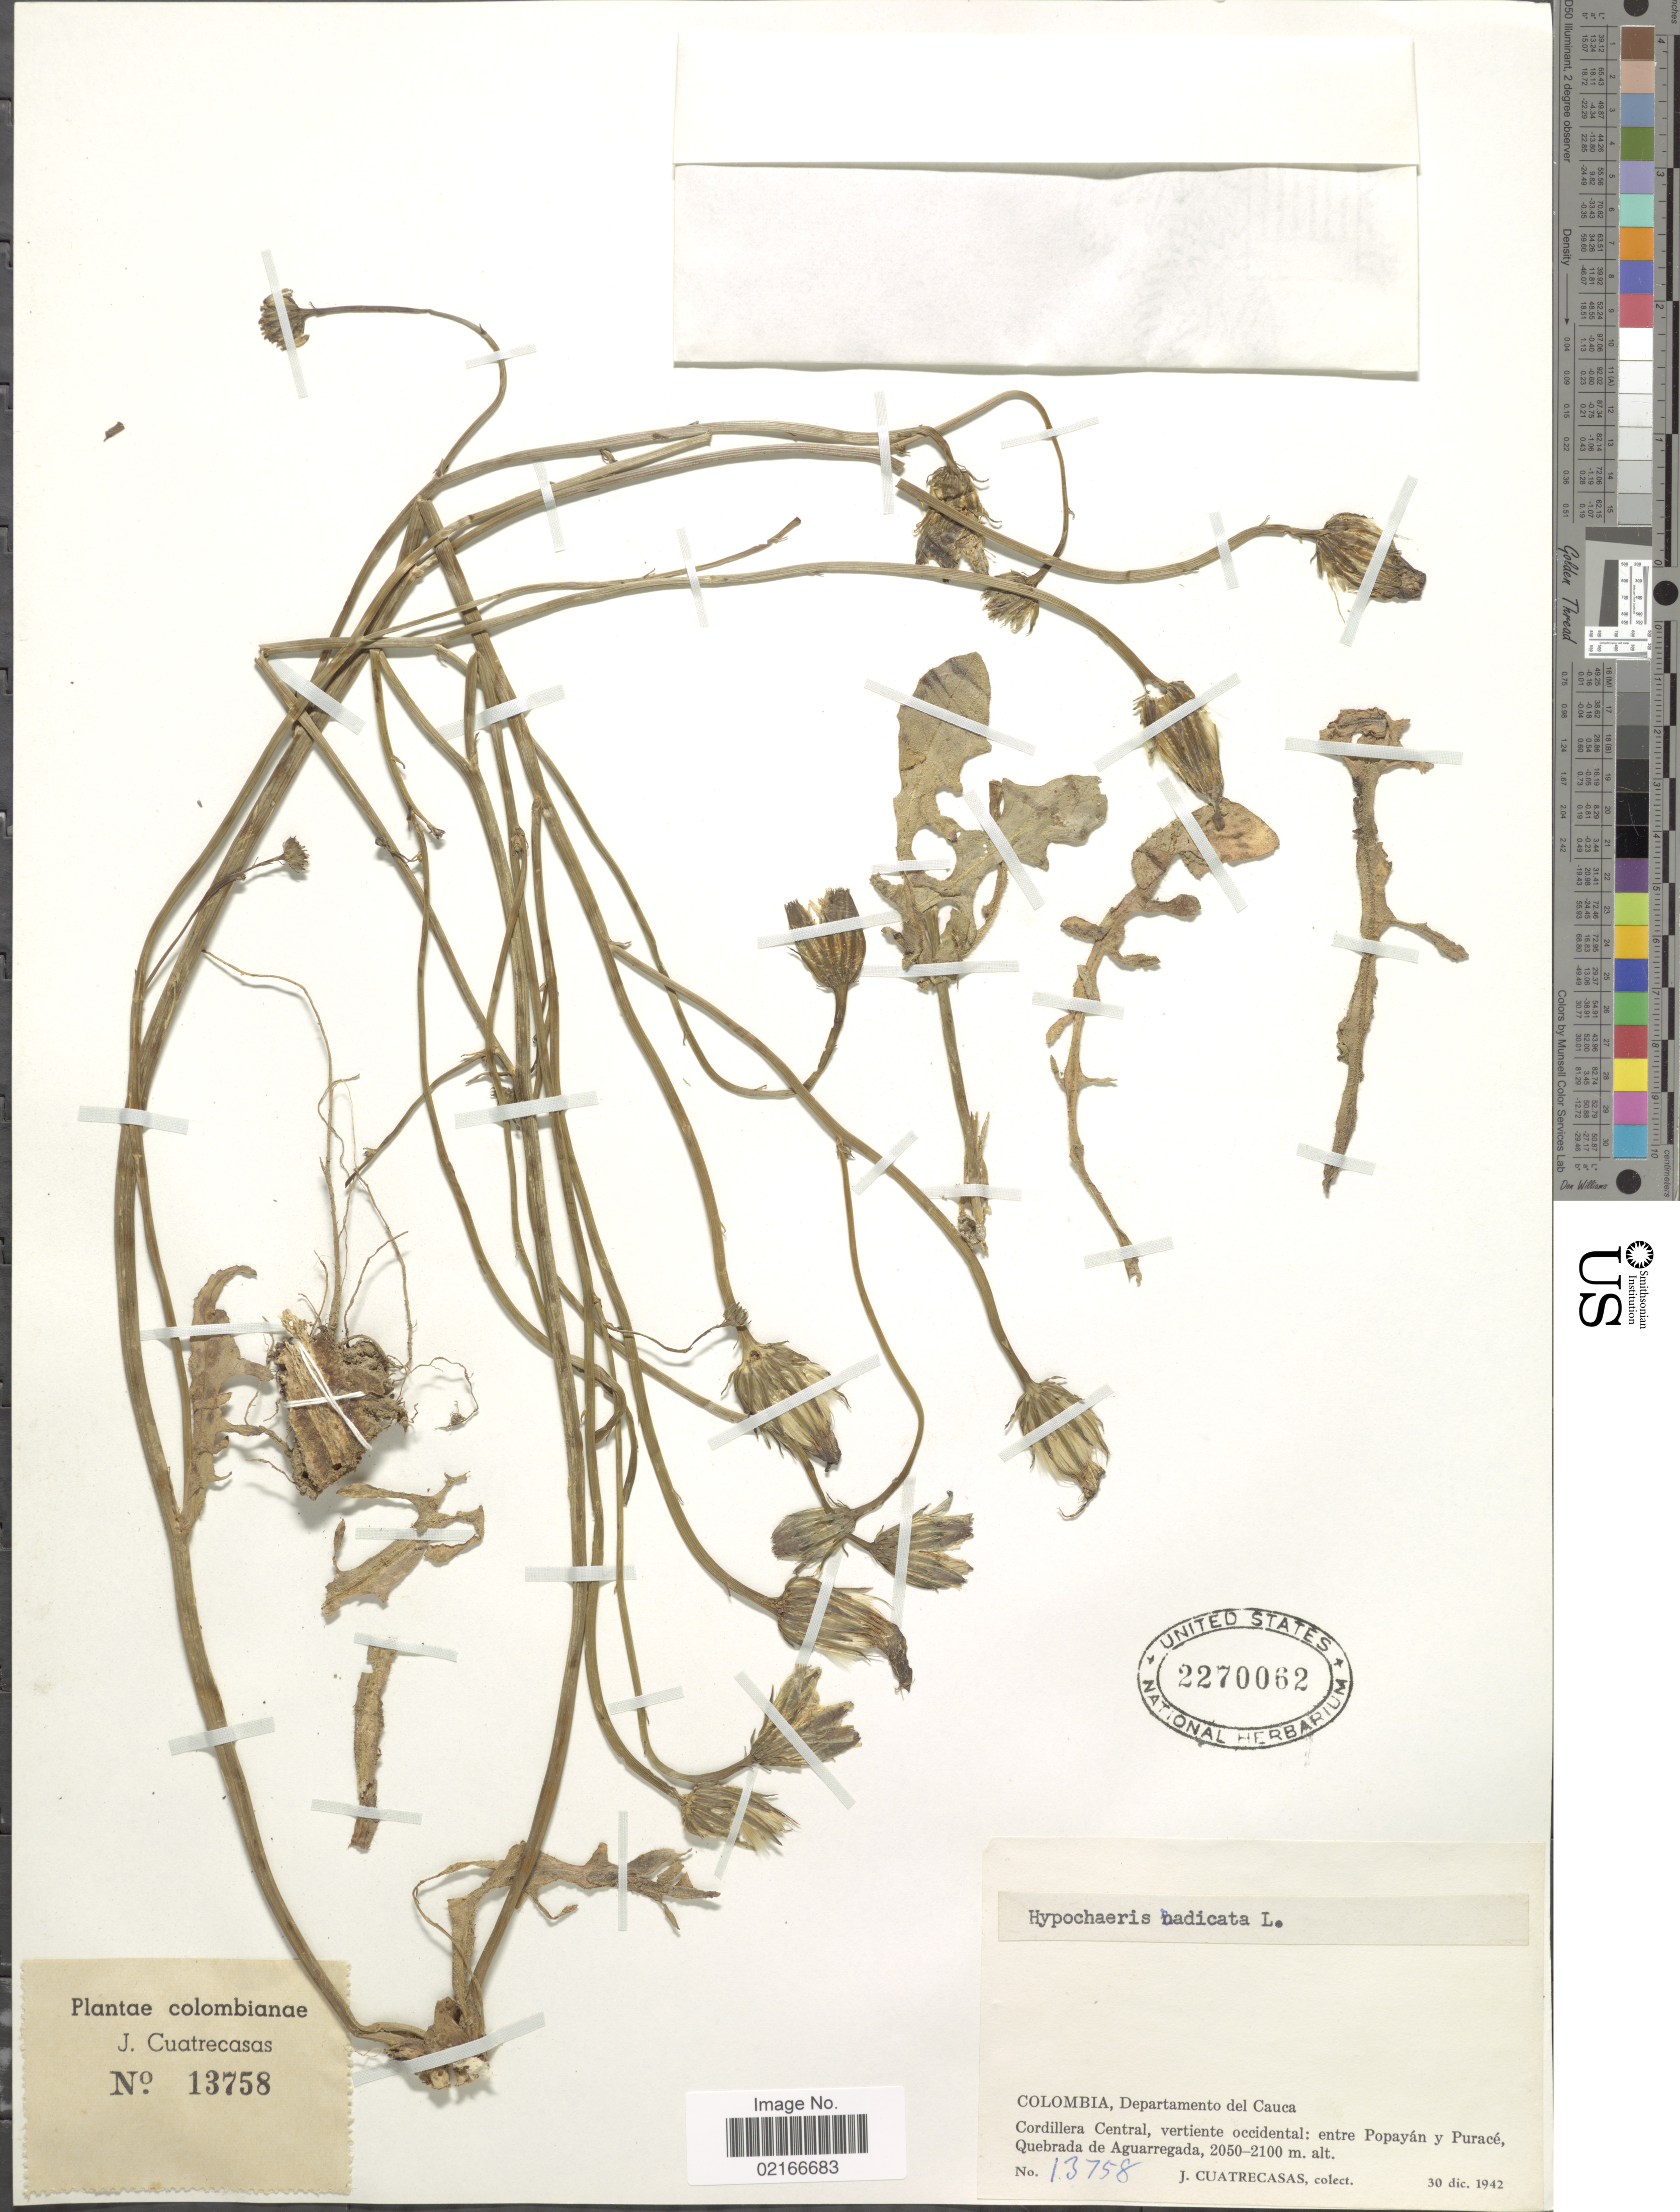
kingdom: Plantae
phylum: Tracheophyta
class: Magnoliopsida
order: Asterales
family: Asteraceae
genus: Hypochaeris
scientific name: Hypochaeris radicata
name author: L.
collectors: J. Cuatrecasas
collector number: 13758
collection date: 1942-12-30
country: Colombia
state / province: Cauca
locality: Cordillera Central, vertiente occidental: entre Popayán y Puracé, Quebrada de Aguarregada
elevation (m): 2050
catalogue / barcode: US 2270062